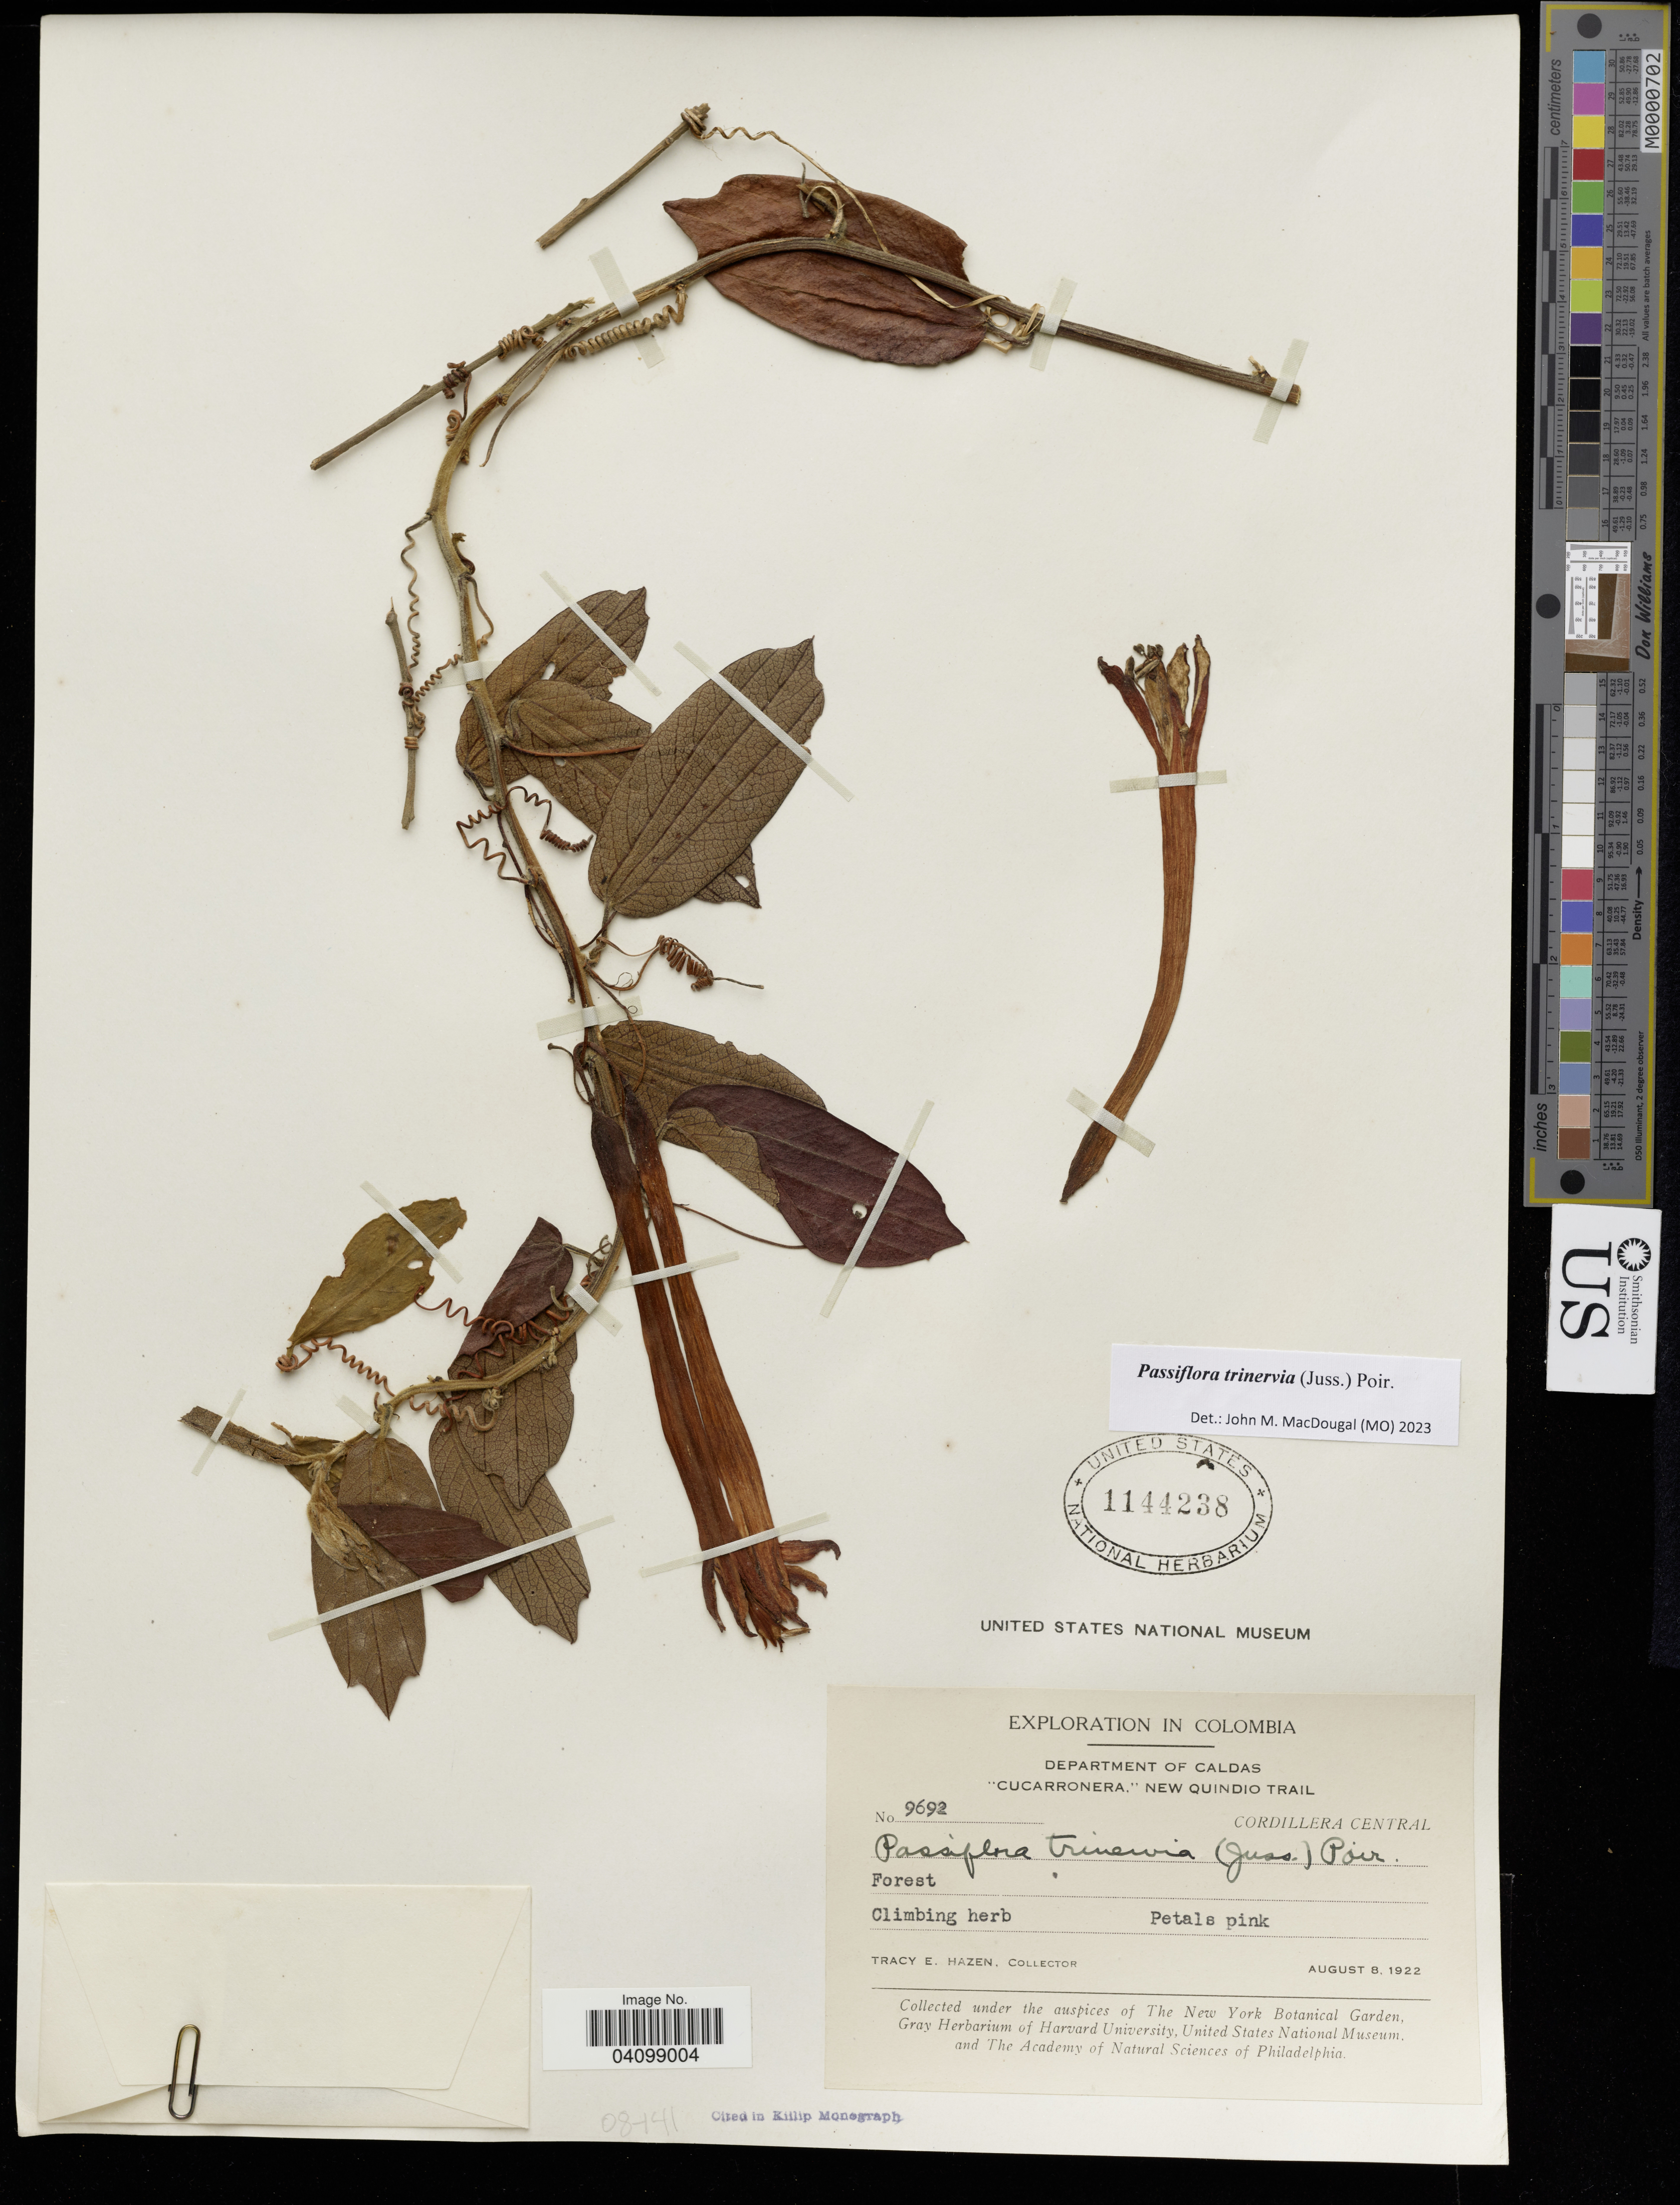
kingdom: Plantae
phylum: Tracheophyta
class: Magnoliopsida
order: Malpighiales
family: Passifloraceae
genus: Passiflora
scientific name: Passiflora trinervia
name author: (Juss.) Poir.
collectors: T. E. Hazen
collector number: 9692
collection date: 1922-08-08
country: Colombia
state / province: Caldas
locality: "Cucarronera," New Quindio Trail. Cordillera Central.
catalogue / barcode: US 1144238